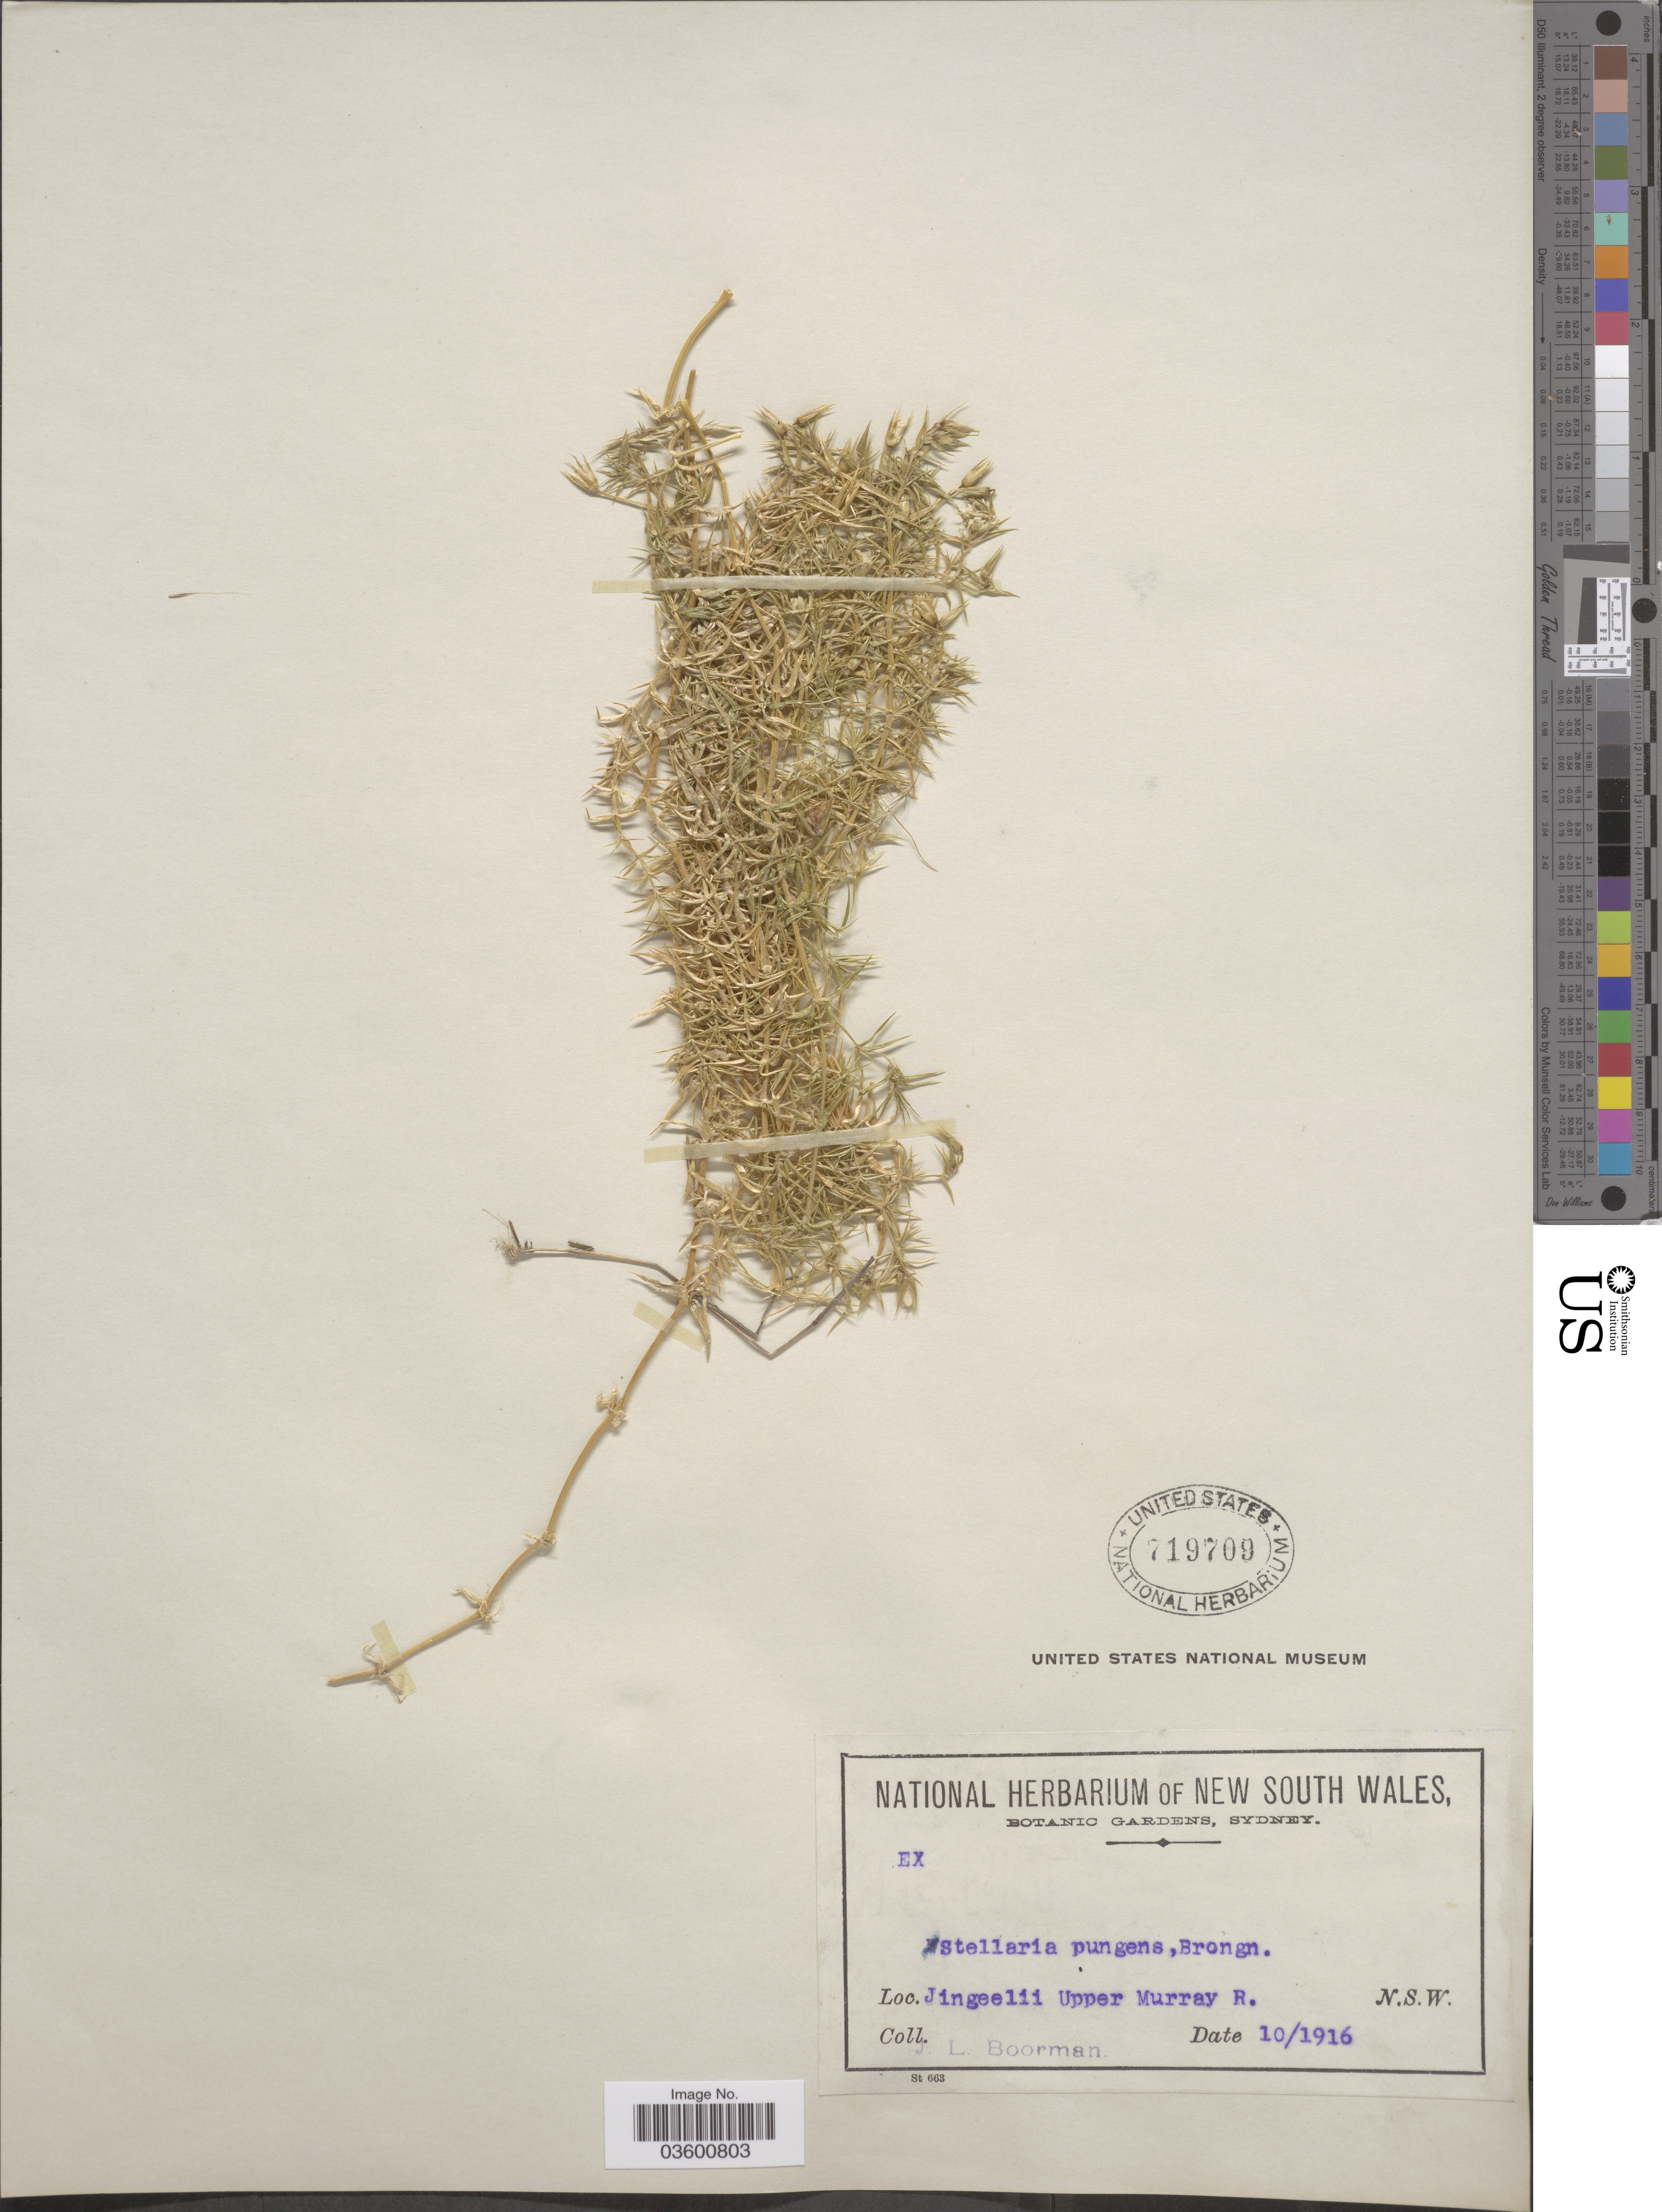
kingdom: Plantae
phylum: Tracheophyta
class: Magnoliopsida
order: Caryophyllales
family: Caryophyllaceae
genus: Stellaria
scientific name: Stellaria pungens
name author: Brongn.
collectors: J. Boorman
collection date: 1916-10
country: Australia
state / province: New South Wales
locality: Jingeelii Upper Murray R.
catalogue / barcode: US 719709